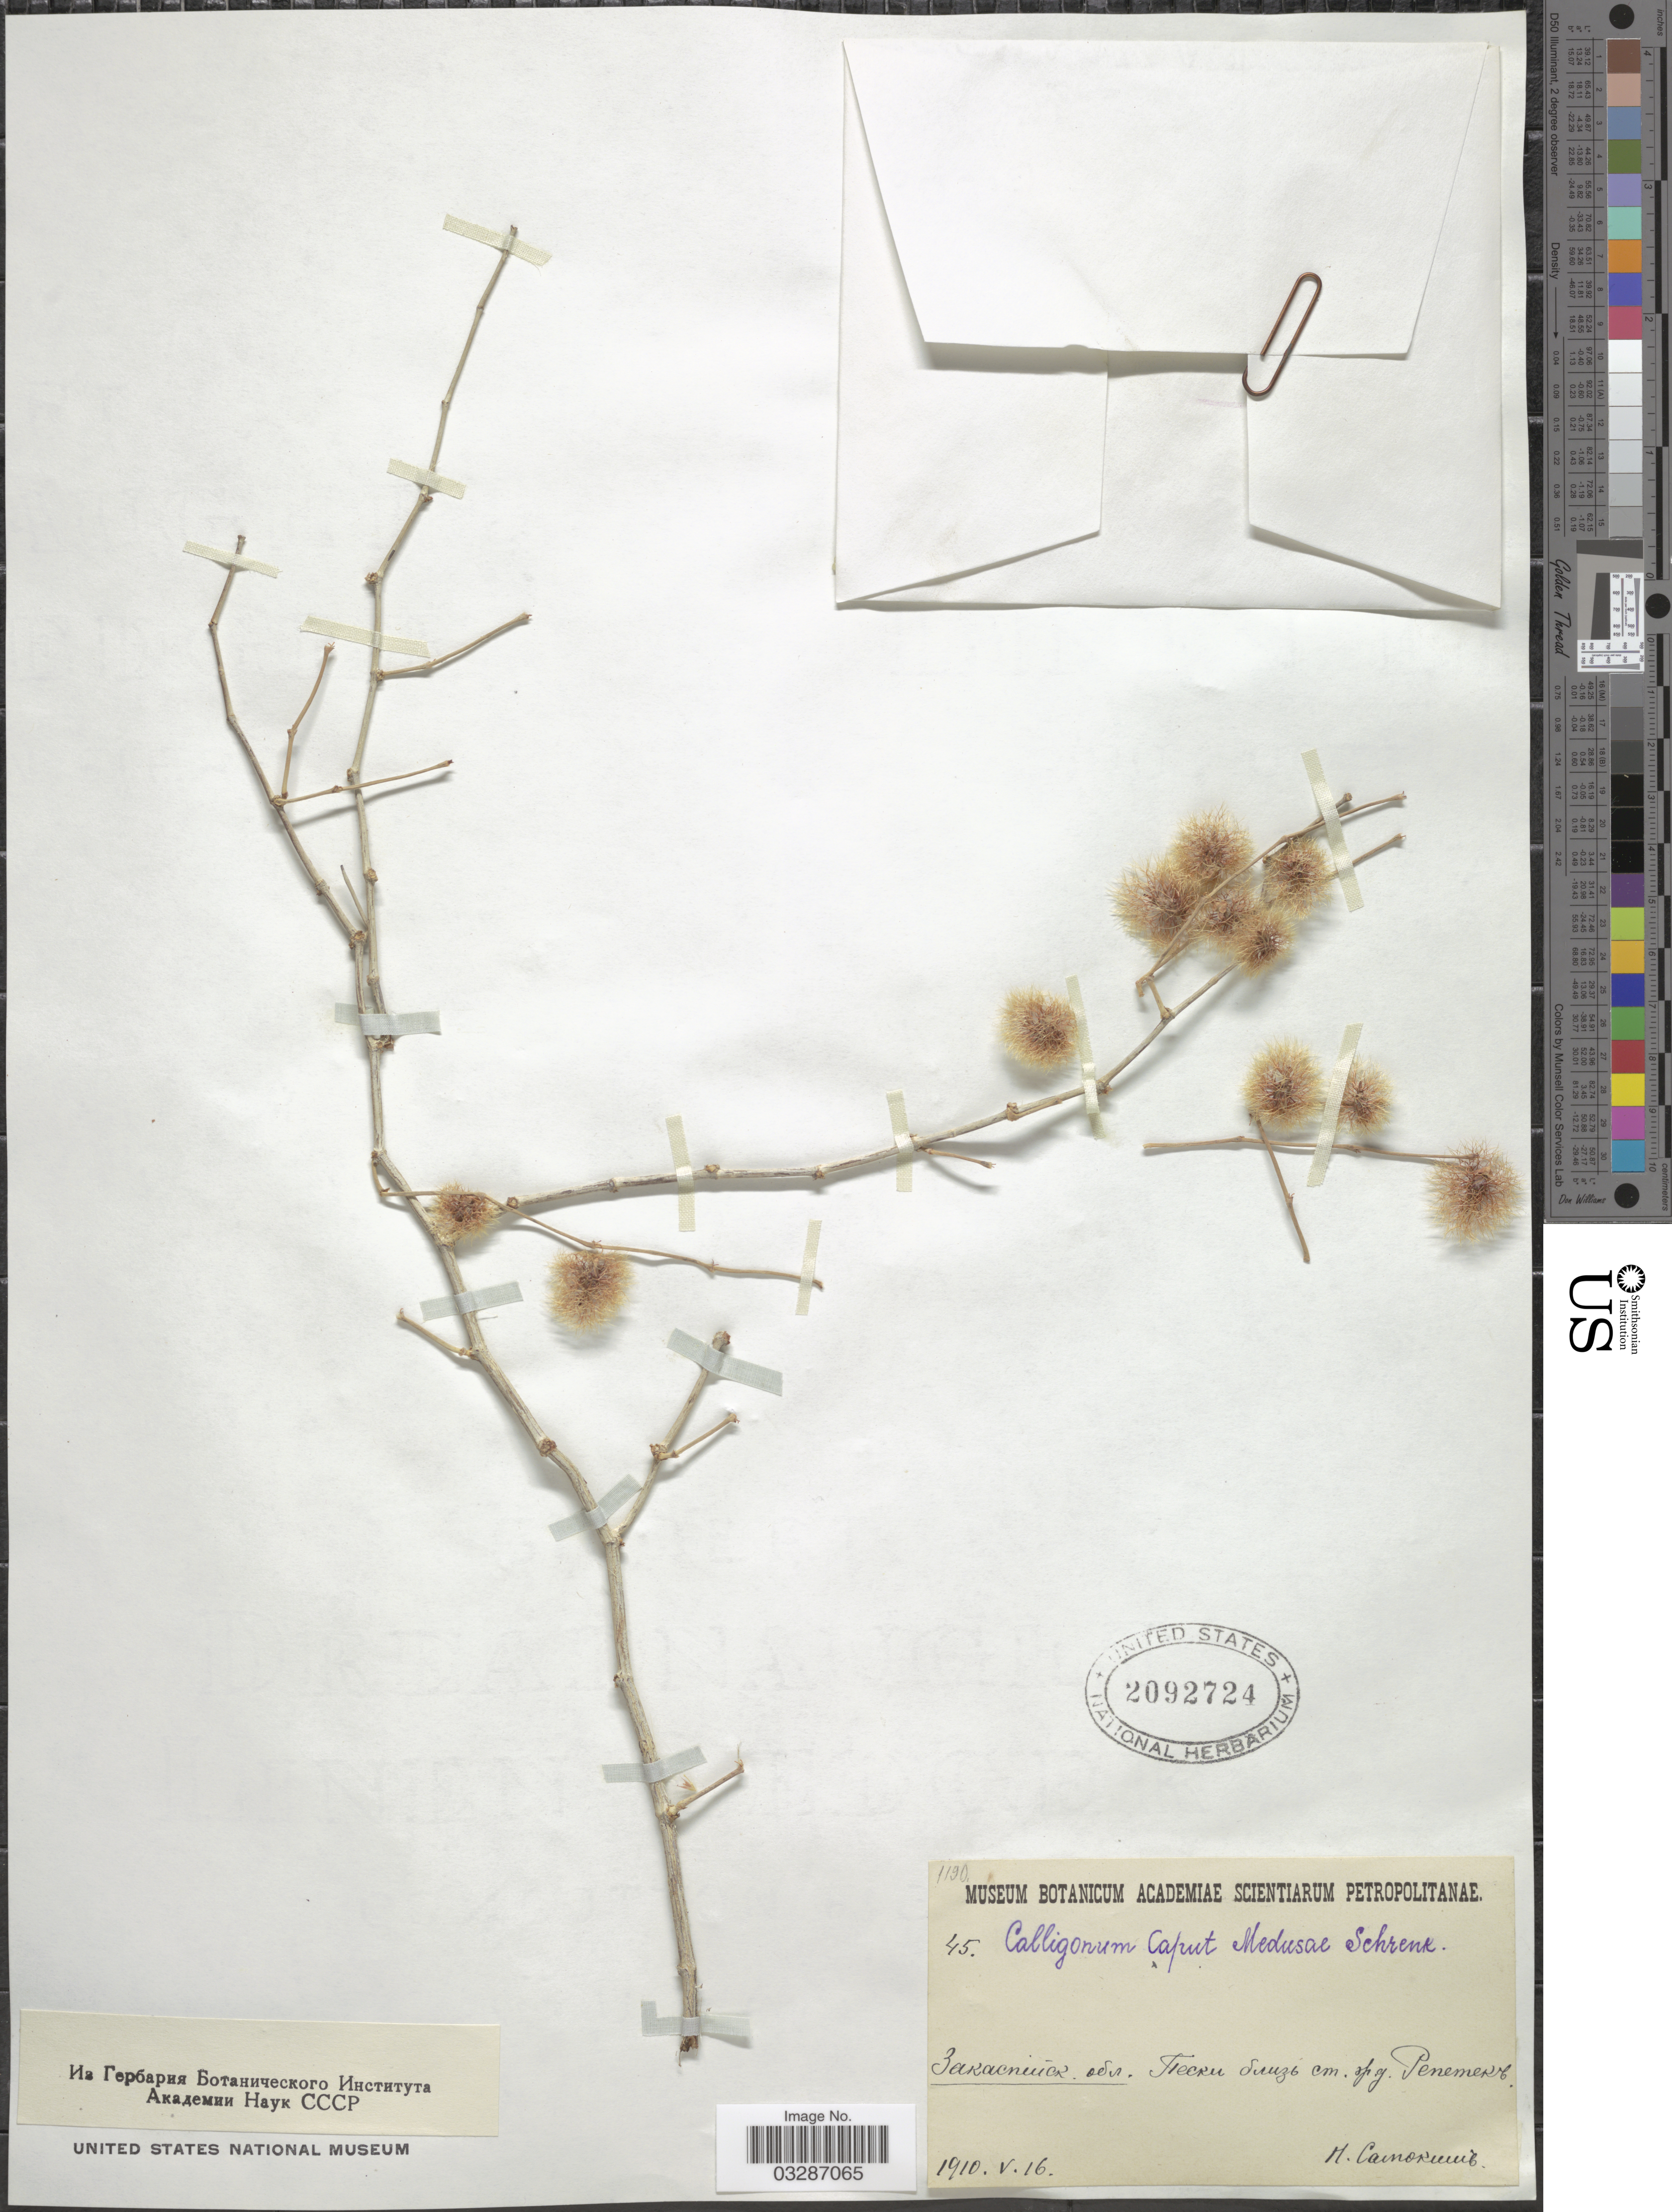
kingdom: Plantae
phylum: Tracheophyta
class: Magnoliopsida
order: Caryophyllales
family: Polygonaceae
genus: Calligonum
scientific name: Calligonum caput-medusae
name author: Schrenk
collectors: N. Samokisch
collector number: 45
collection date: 1910-05-16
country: Turkmenistan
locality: Near Rail Road Station Repetek.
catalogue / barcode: US 2092724